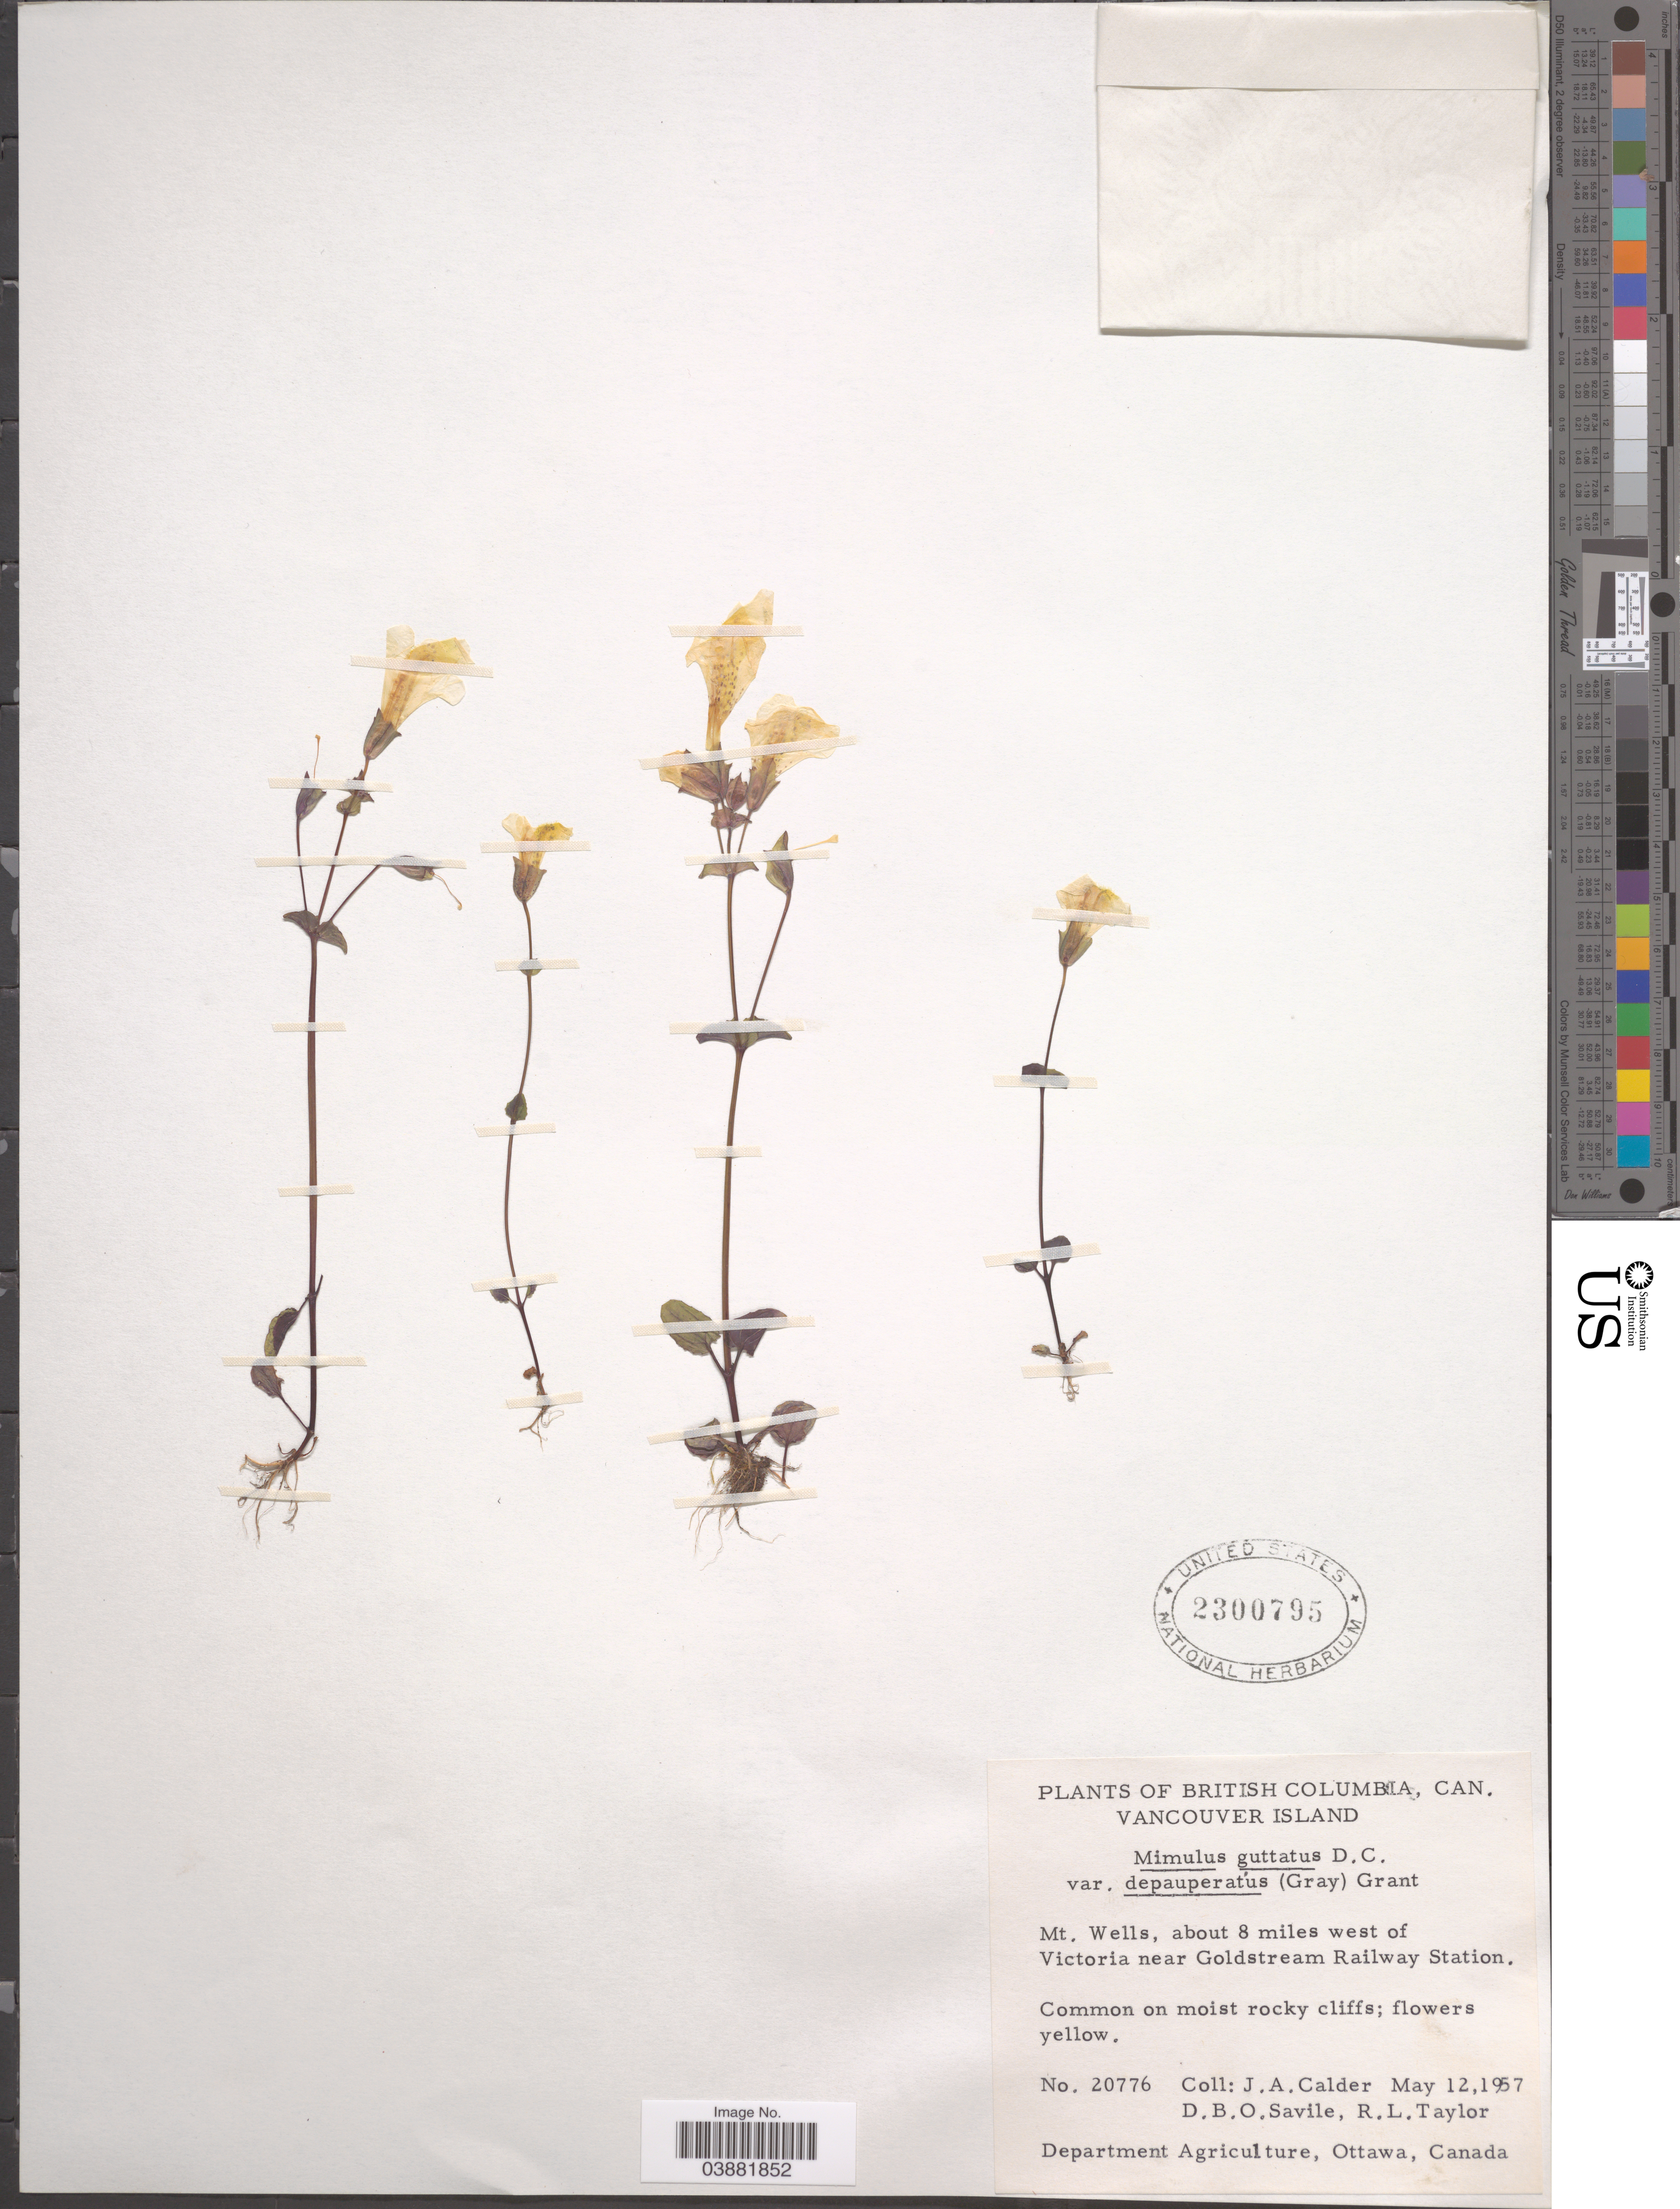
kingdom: Plantae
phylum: Tracheophyta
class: Magnoliopsida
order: Lamiales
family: Phrymaceae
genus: Mimulus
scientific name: Mimulus guttatus var. depauperatus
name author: (A. Gray) A.L. Grant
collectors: J. A. Calder, D. Savile & R. Taylor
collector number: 20776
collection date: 1957-05-12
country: Canada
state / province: British Columbia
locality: Vancouver Island. Mt. Wells, about 8 miles west of Victoria near Goldstream Railway Station.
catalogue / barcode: US 2300795